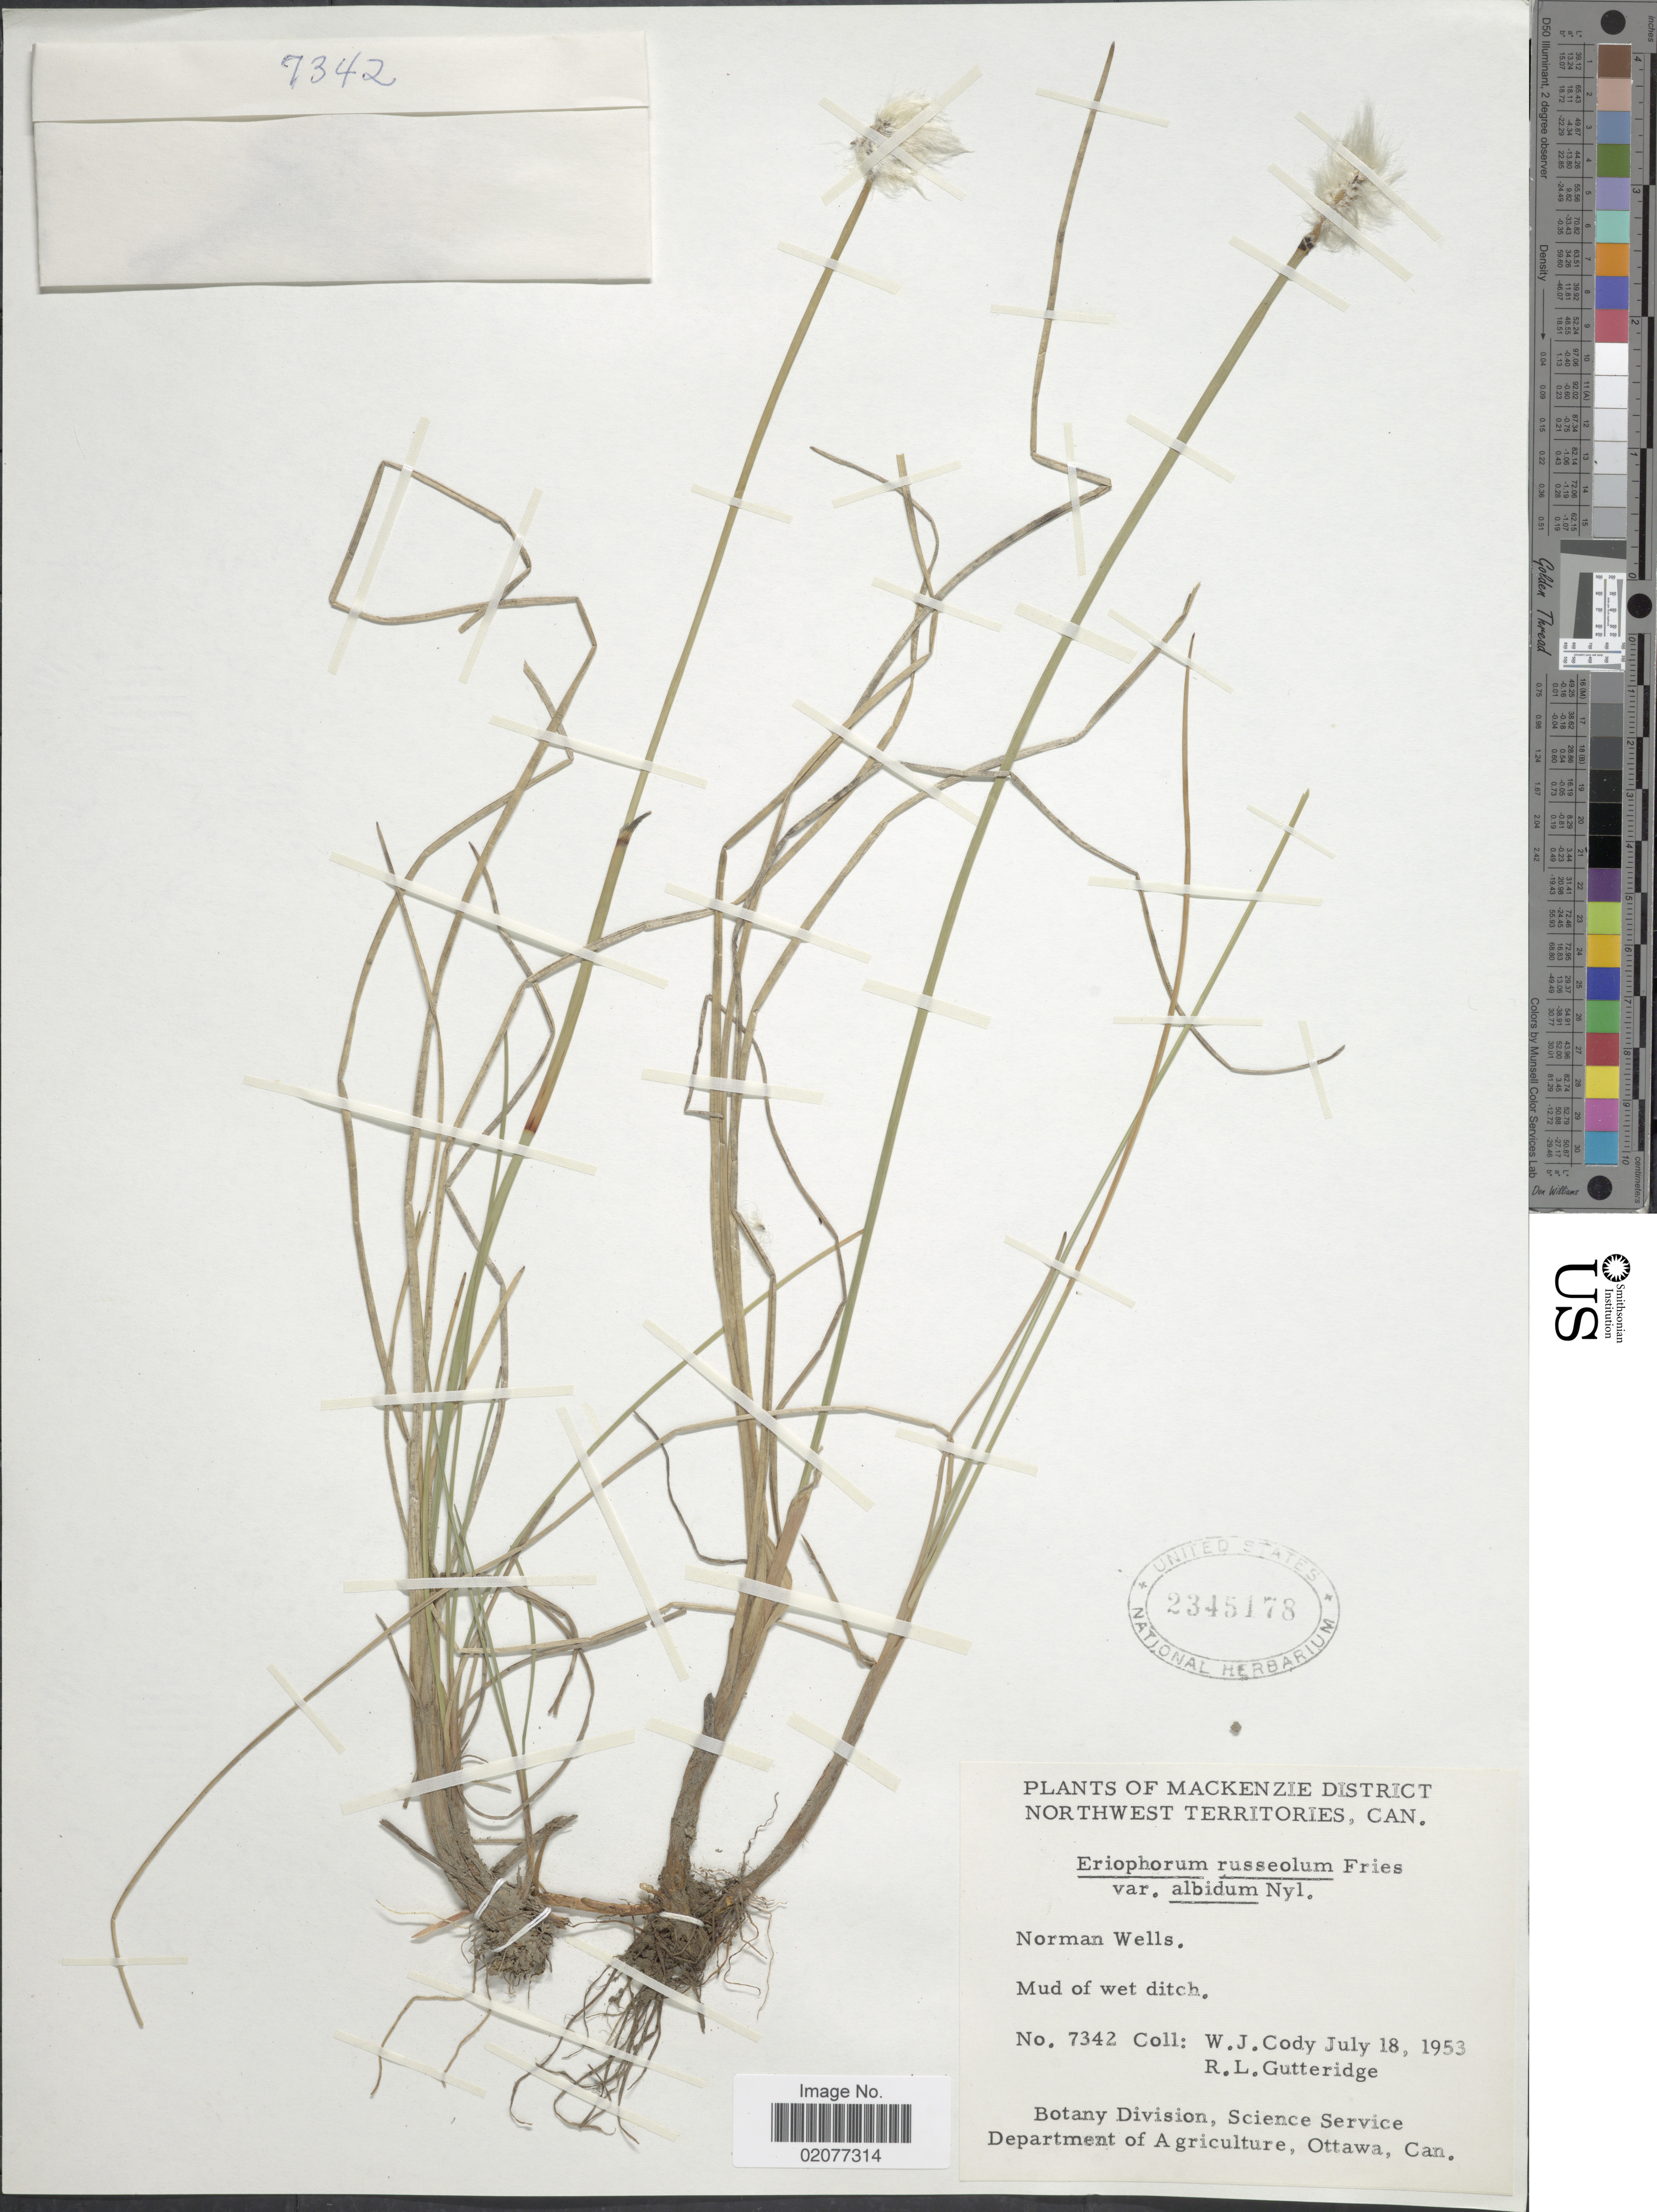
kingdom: Plantae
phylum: Tracheophyta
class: Liliopsida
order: Poales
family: Cyperaceae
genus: Eriophorum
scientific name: Eriophorum chamissonis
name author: C.A. Mey.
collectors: W. Cody & R. Gutteridge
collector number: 7342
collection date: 1953-07-18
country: Canada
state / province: Northwest Territories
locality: Mackenzie District, Northwest Territories. Norman Wells, Mud of wet ditch.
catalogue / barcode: US 2345178